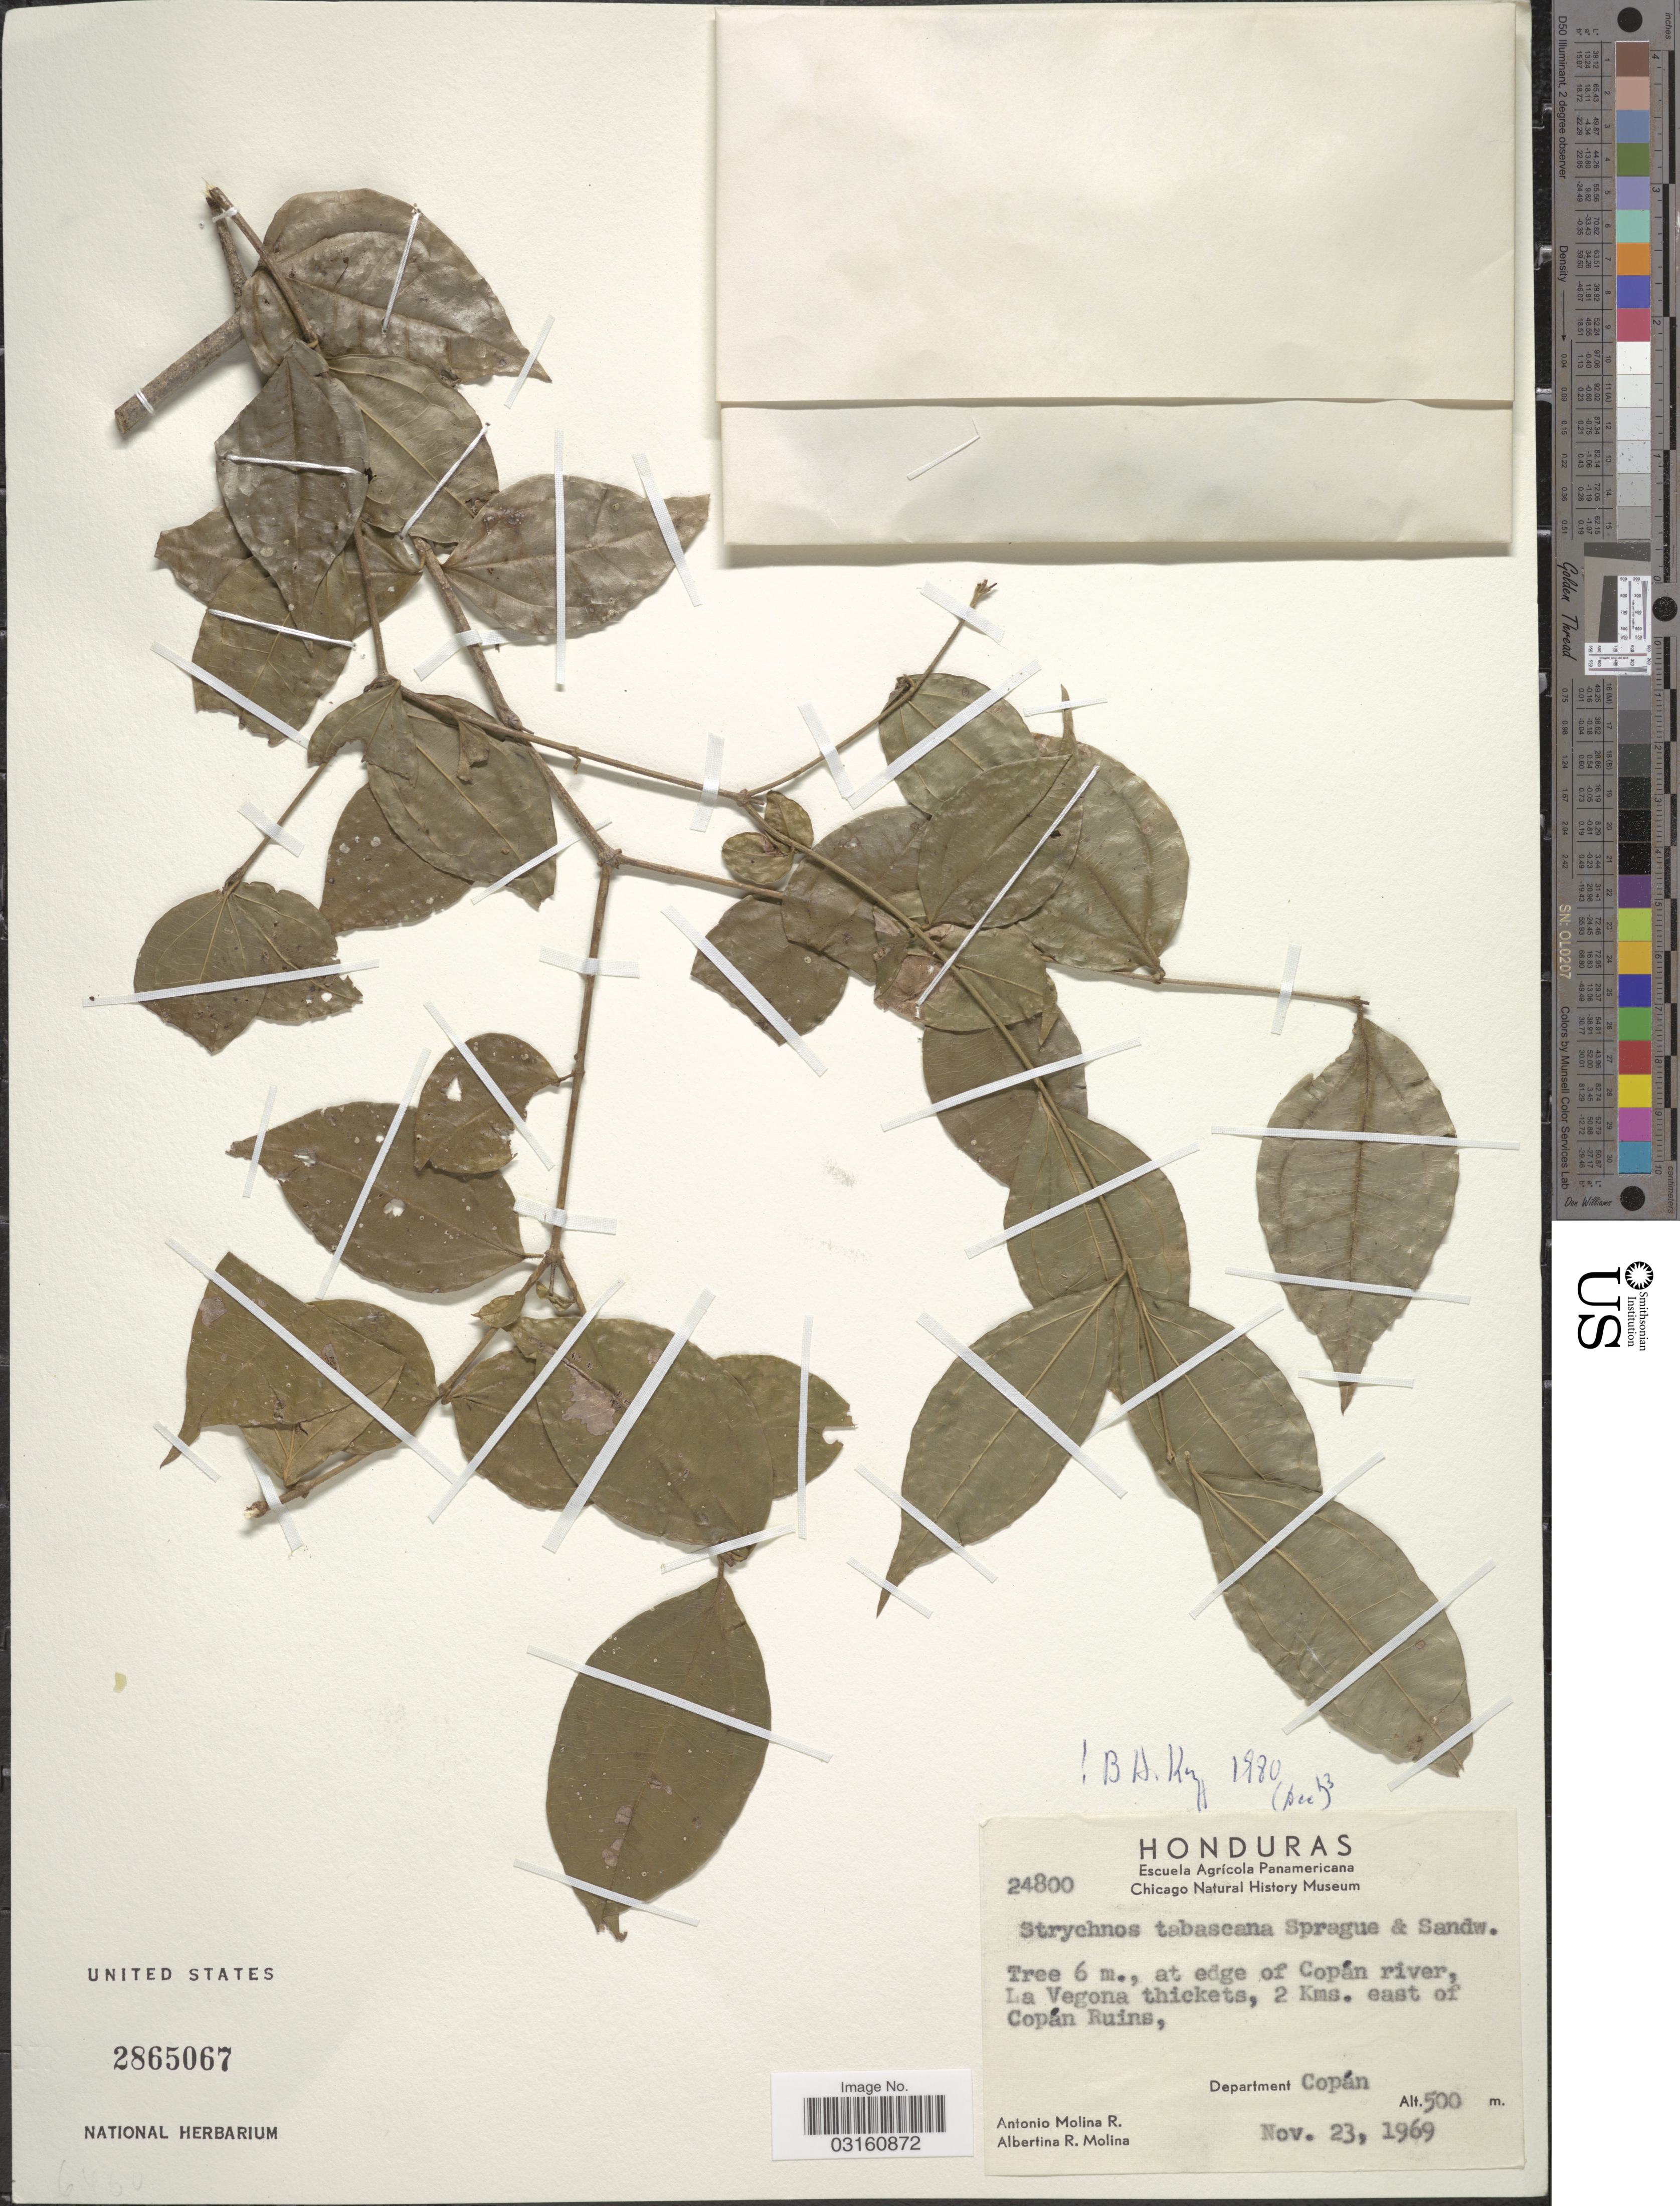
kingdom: Plantae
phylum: Tracheophyta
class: Magnoliopsida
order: Gentianales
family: Loganiaceae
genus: Strychnos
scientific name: Strychnos tabascana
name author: Sprague & Sandwith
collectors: A. Molina R. & A. R. Molina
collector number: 24800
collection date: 1969-11-23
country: Honduras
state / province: Copán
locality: At edge of Copán river, La Vegona thickets, 2 Kms. east of Copán Ruins, Department Copán.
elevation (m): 500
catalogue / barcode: US 2865067